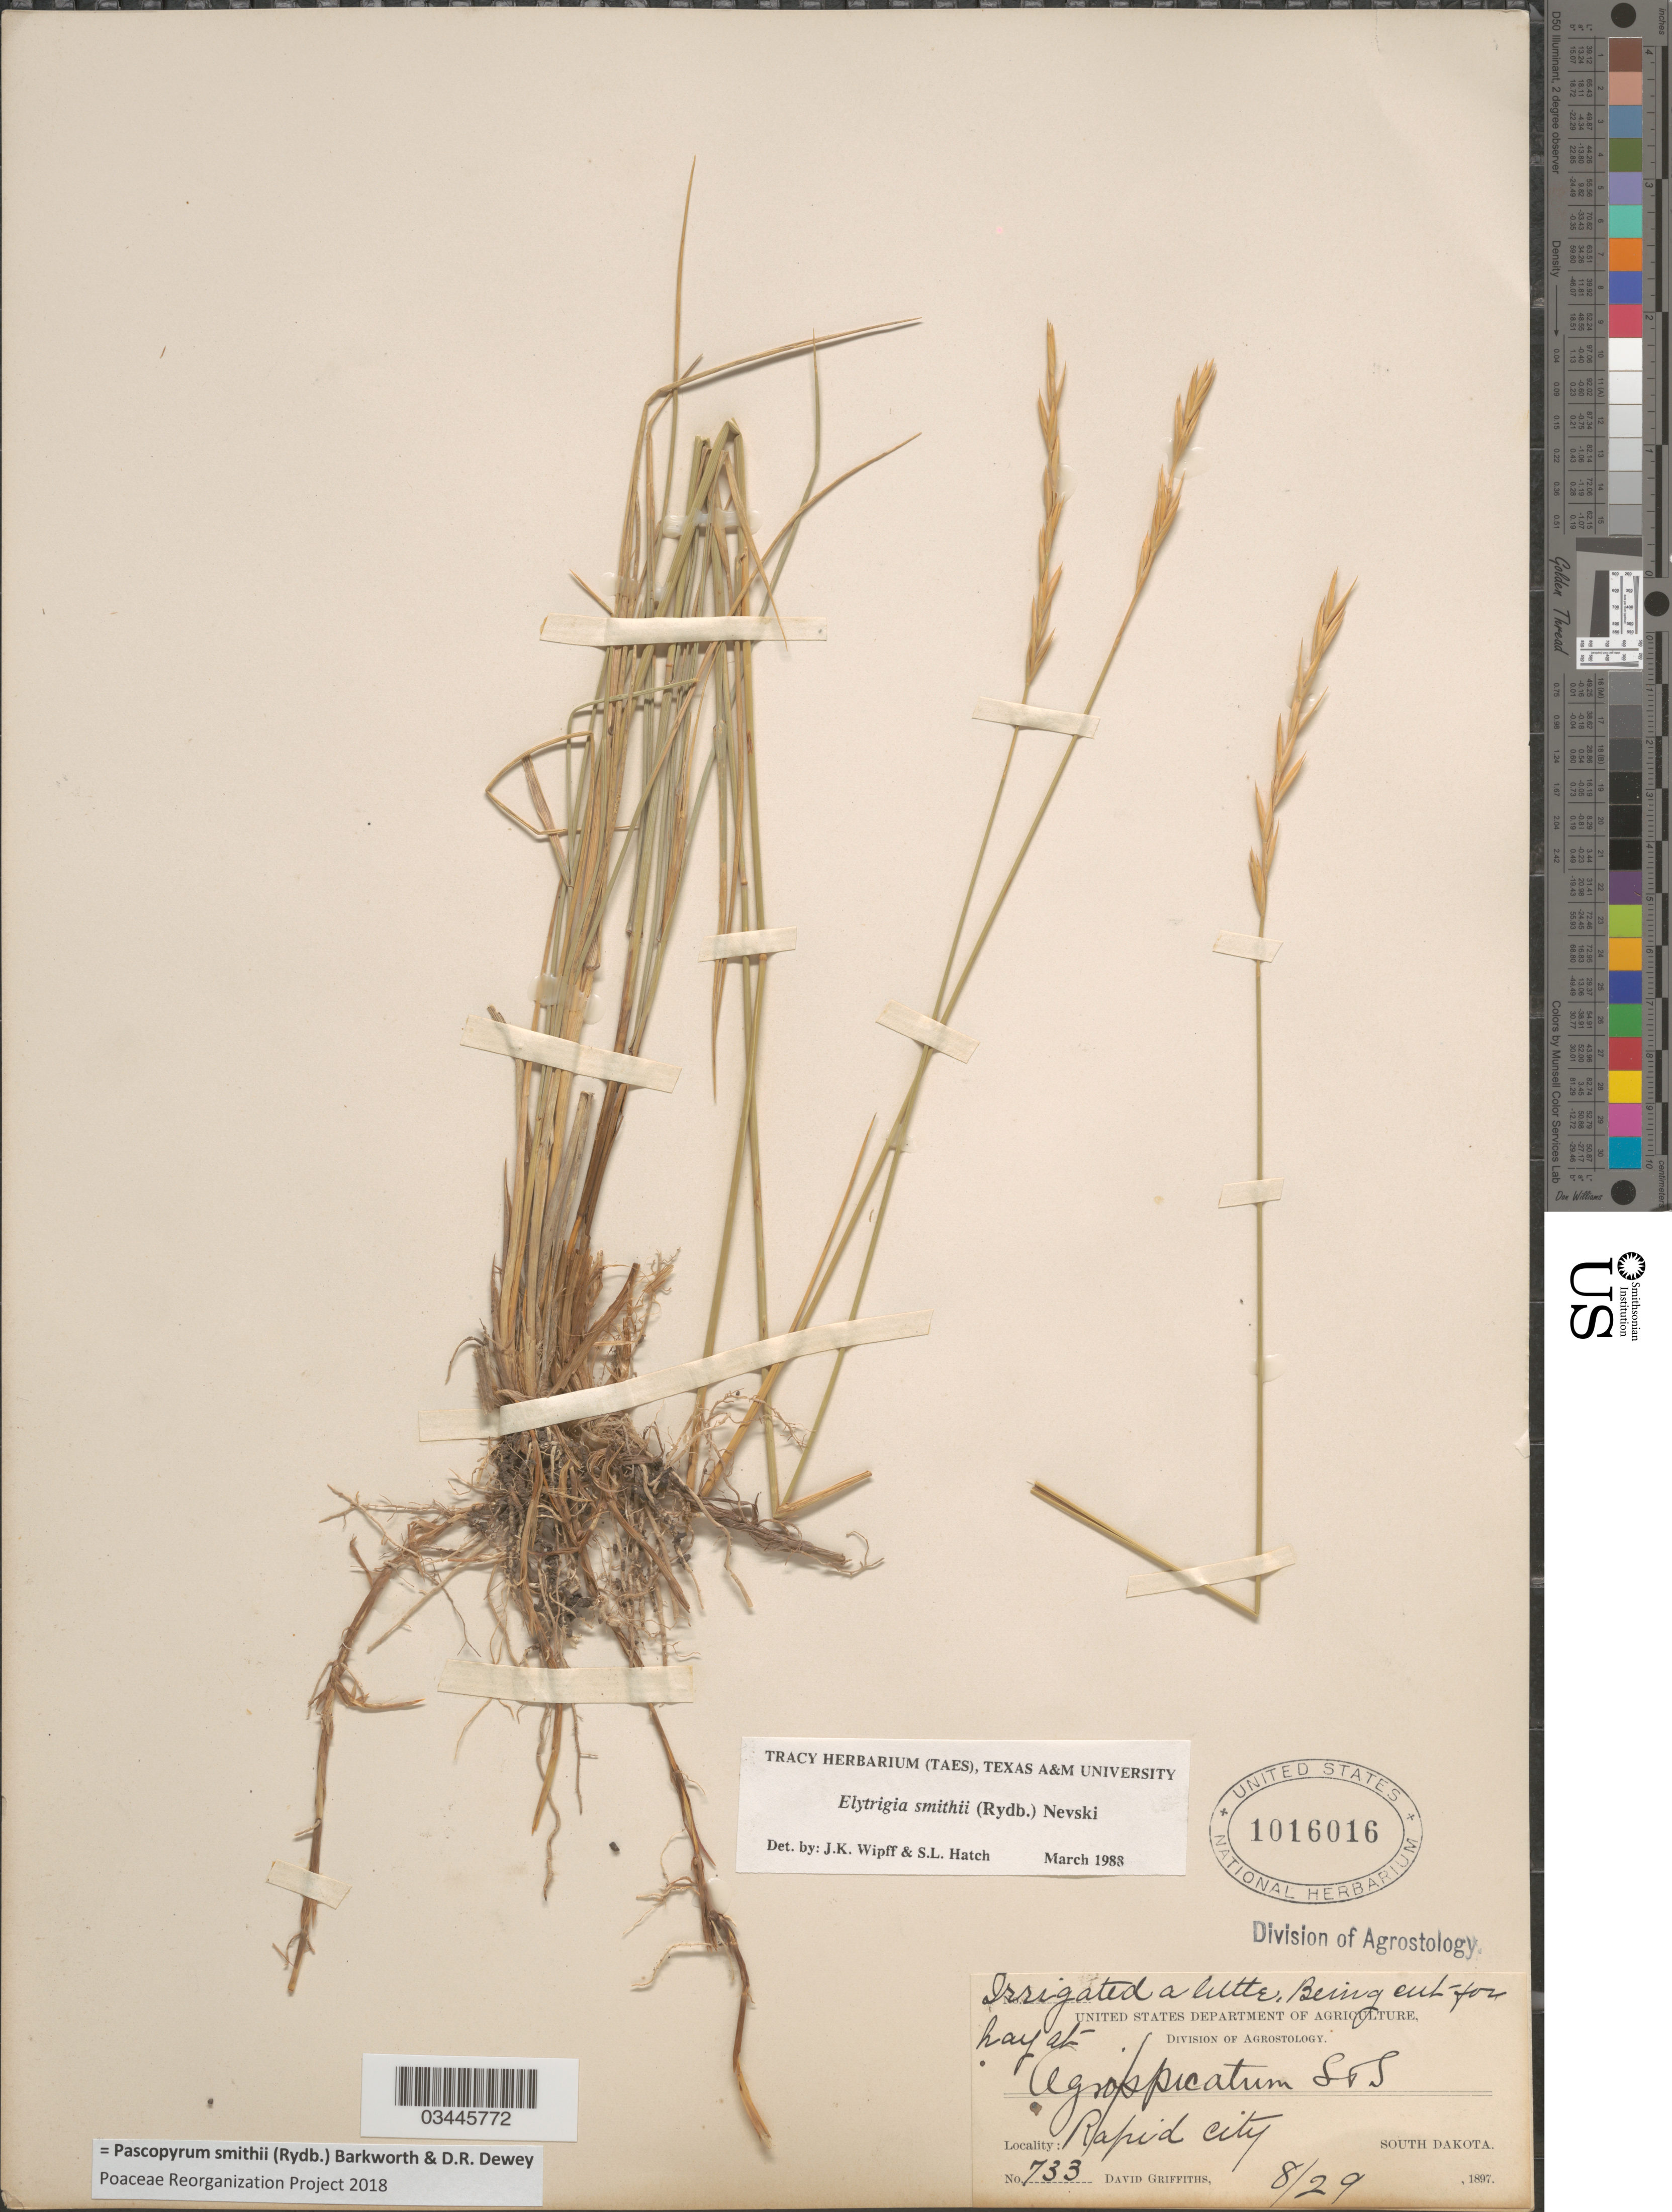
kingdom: Plantae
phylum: Tracheophyta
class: Liliopsida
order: Poales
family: Poaceae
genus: Pascopyrum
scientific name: Pascopyrum smithii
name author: (Rydb.) Barkworth & Dewey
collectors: D. Griffiths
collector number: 733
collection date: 1897-08-29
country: United States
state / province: South Dakota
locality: Irrigated a little, Being cut for hay at Rapid City.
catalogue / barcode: US 1016016